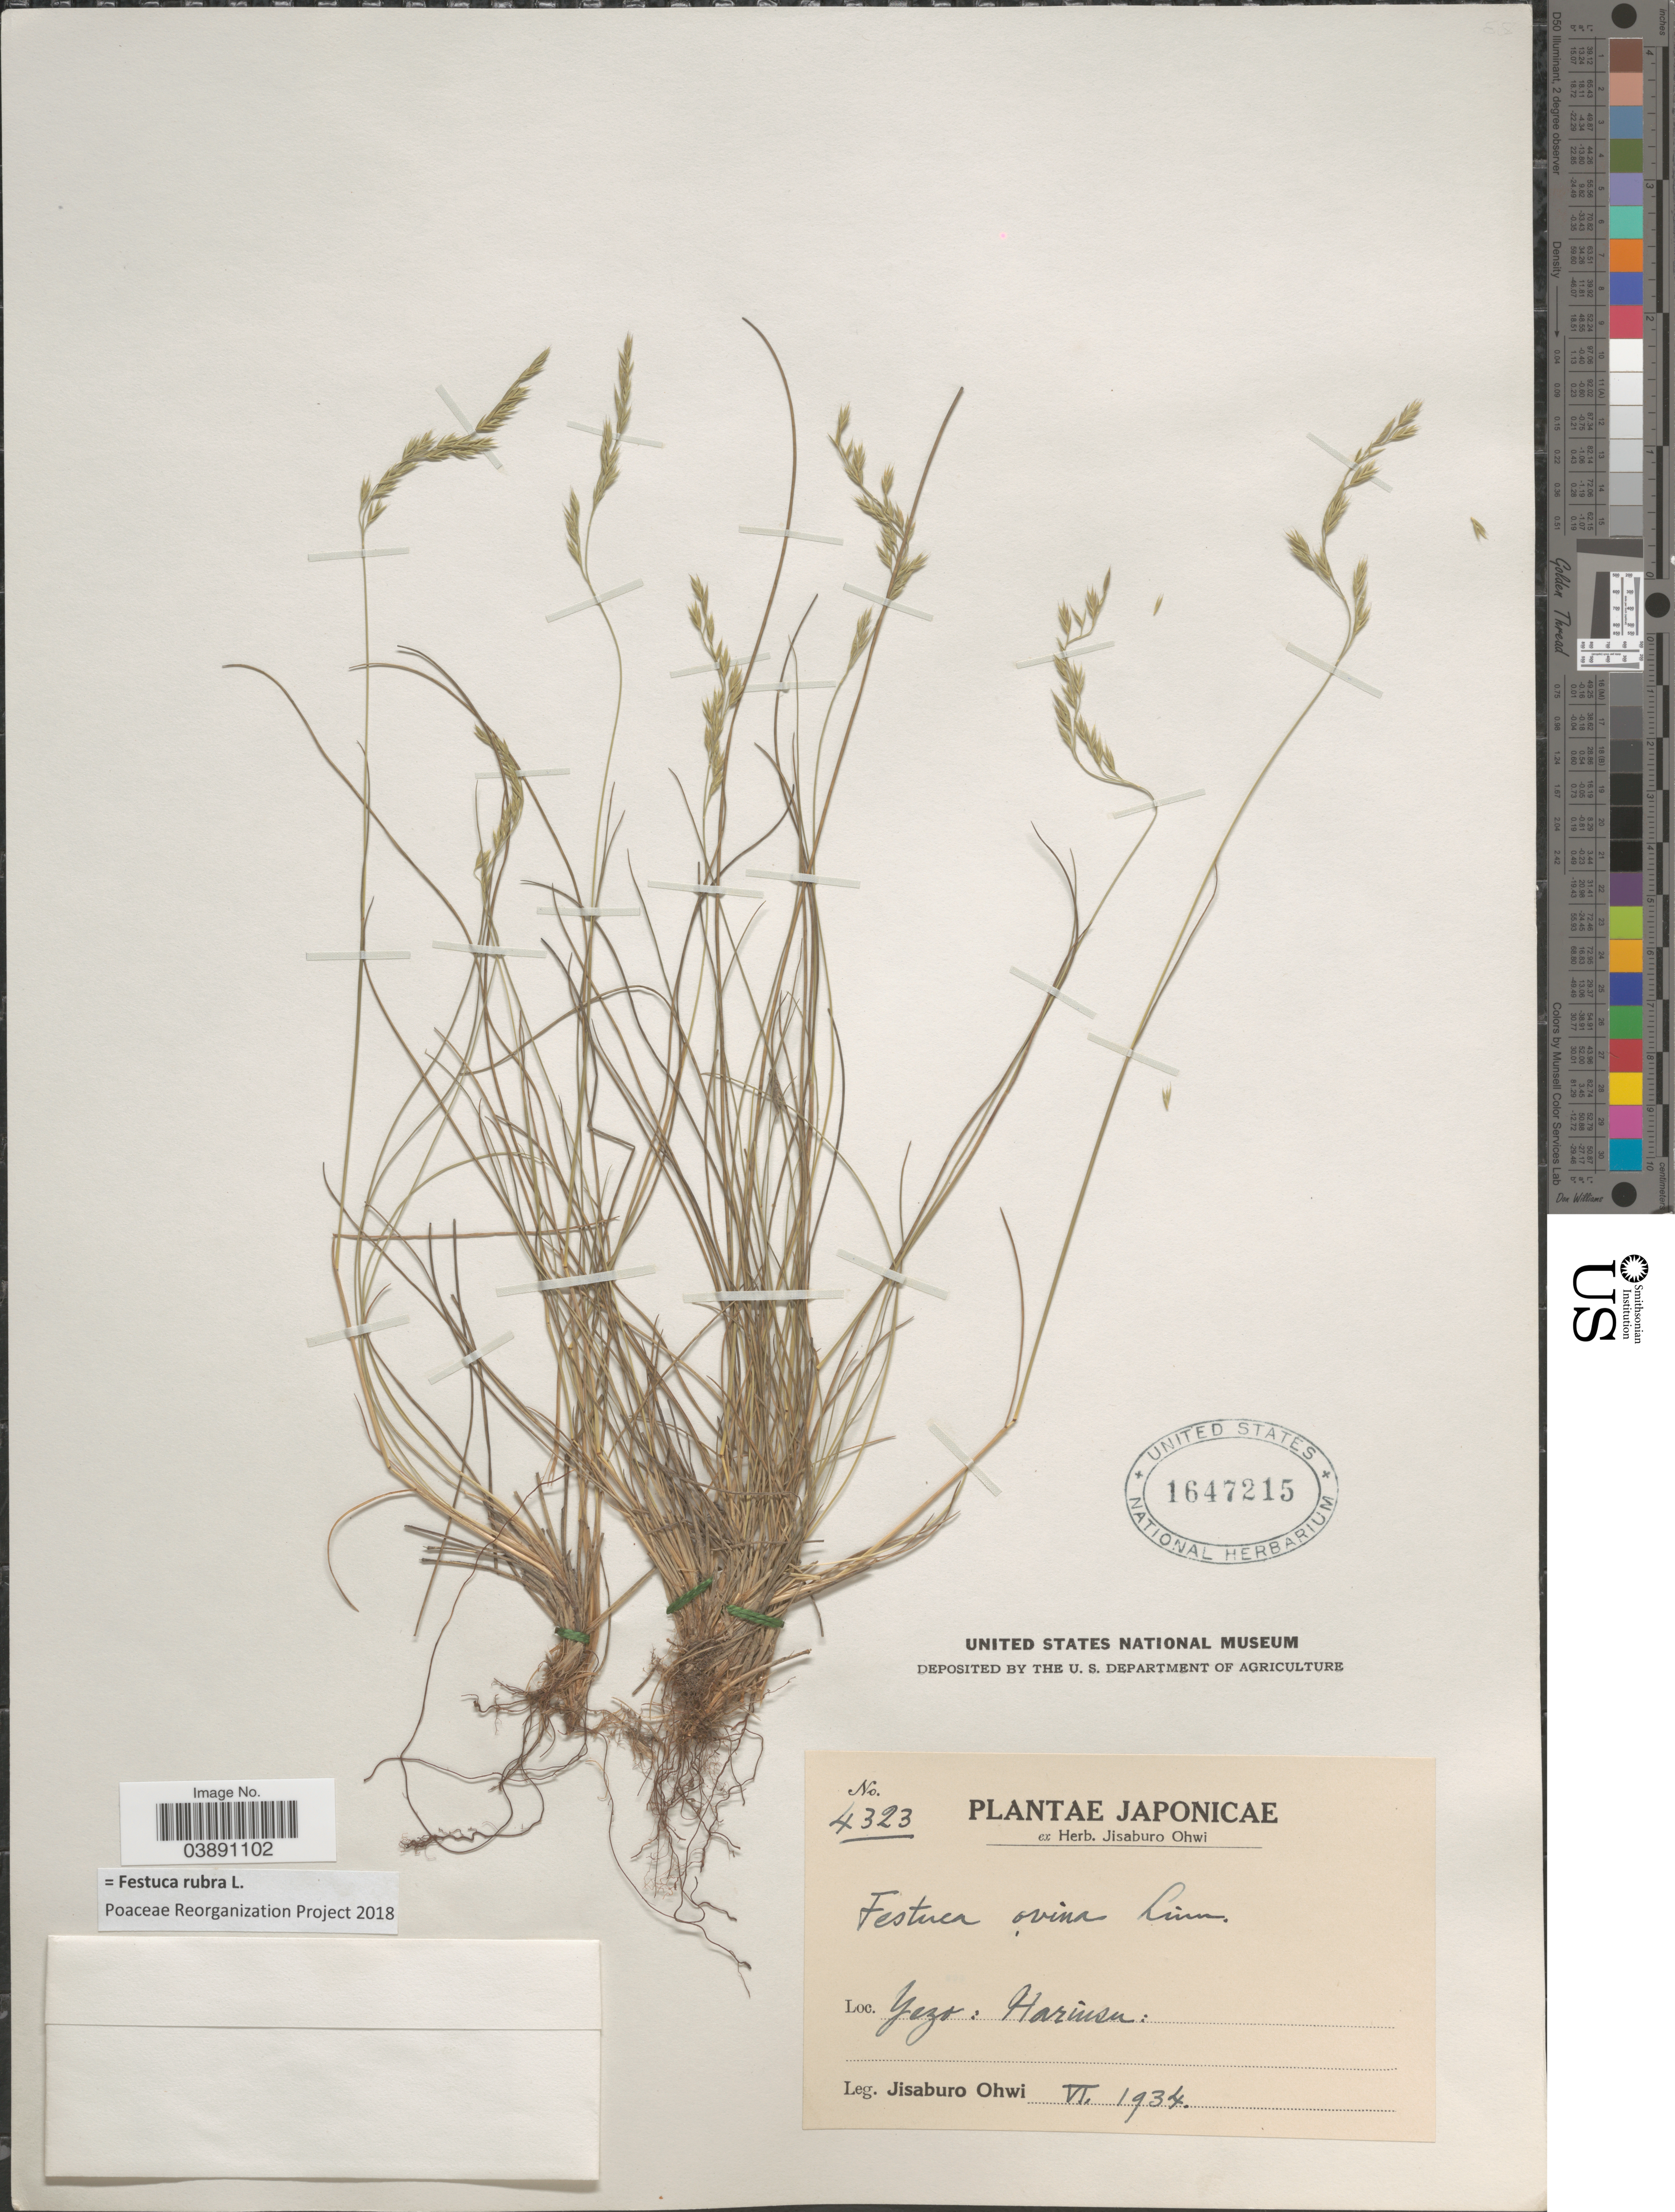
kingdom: Plantae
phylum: Tracheophyta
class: Liliopsida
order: Poales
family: Poaceae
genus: Festuca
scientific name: Festuca rubra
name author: L.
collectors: J. Ohwi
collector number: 4323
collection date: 1934-06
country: Japan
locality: Yezo: Hariusu.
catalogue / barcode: US 1647215